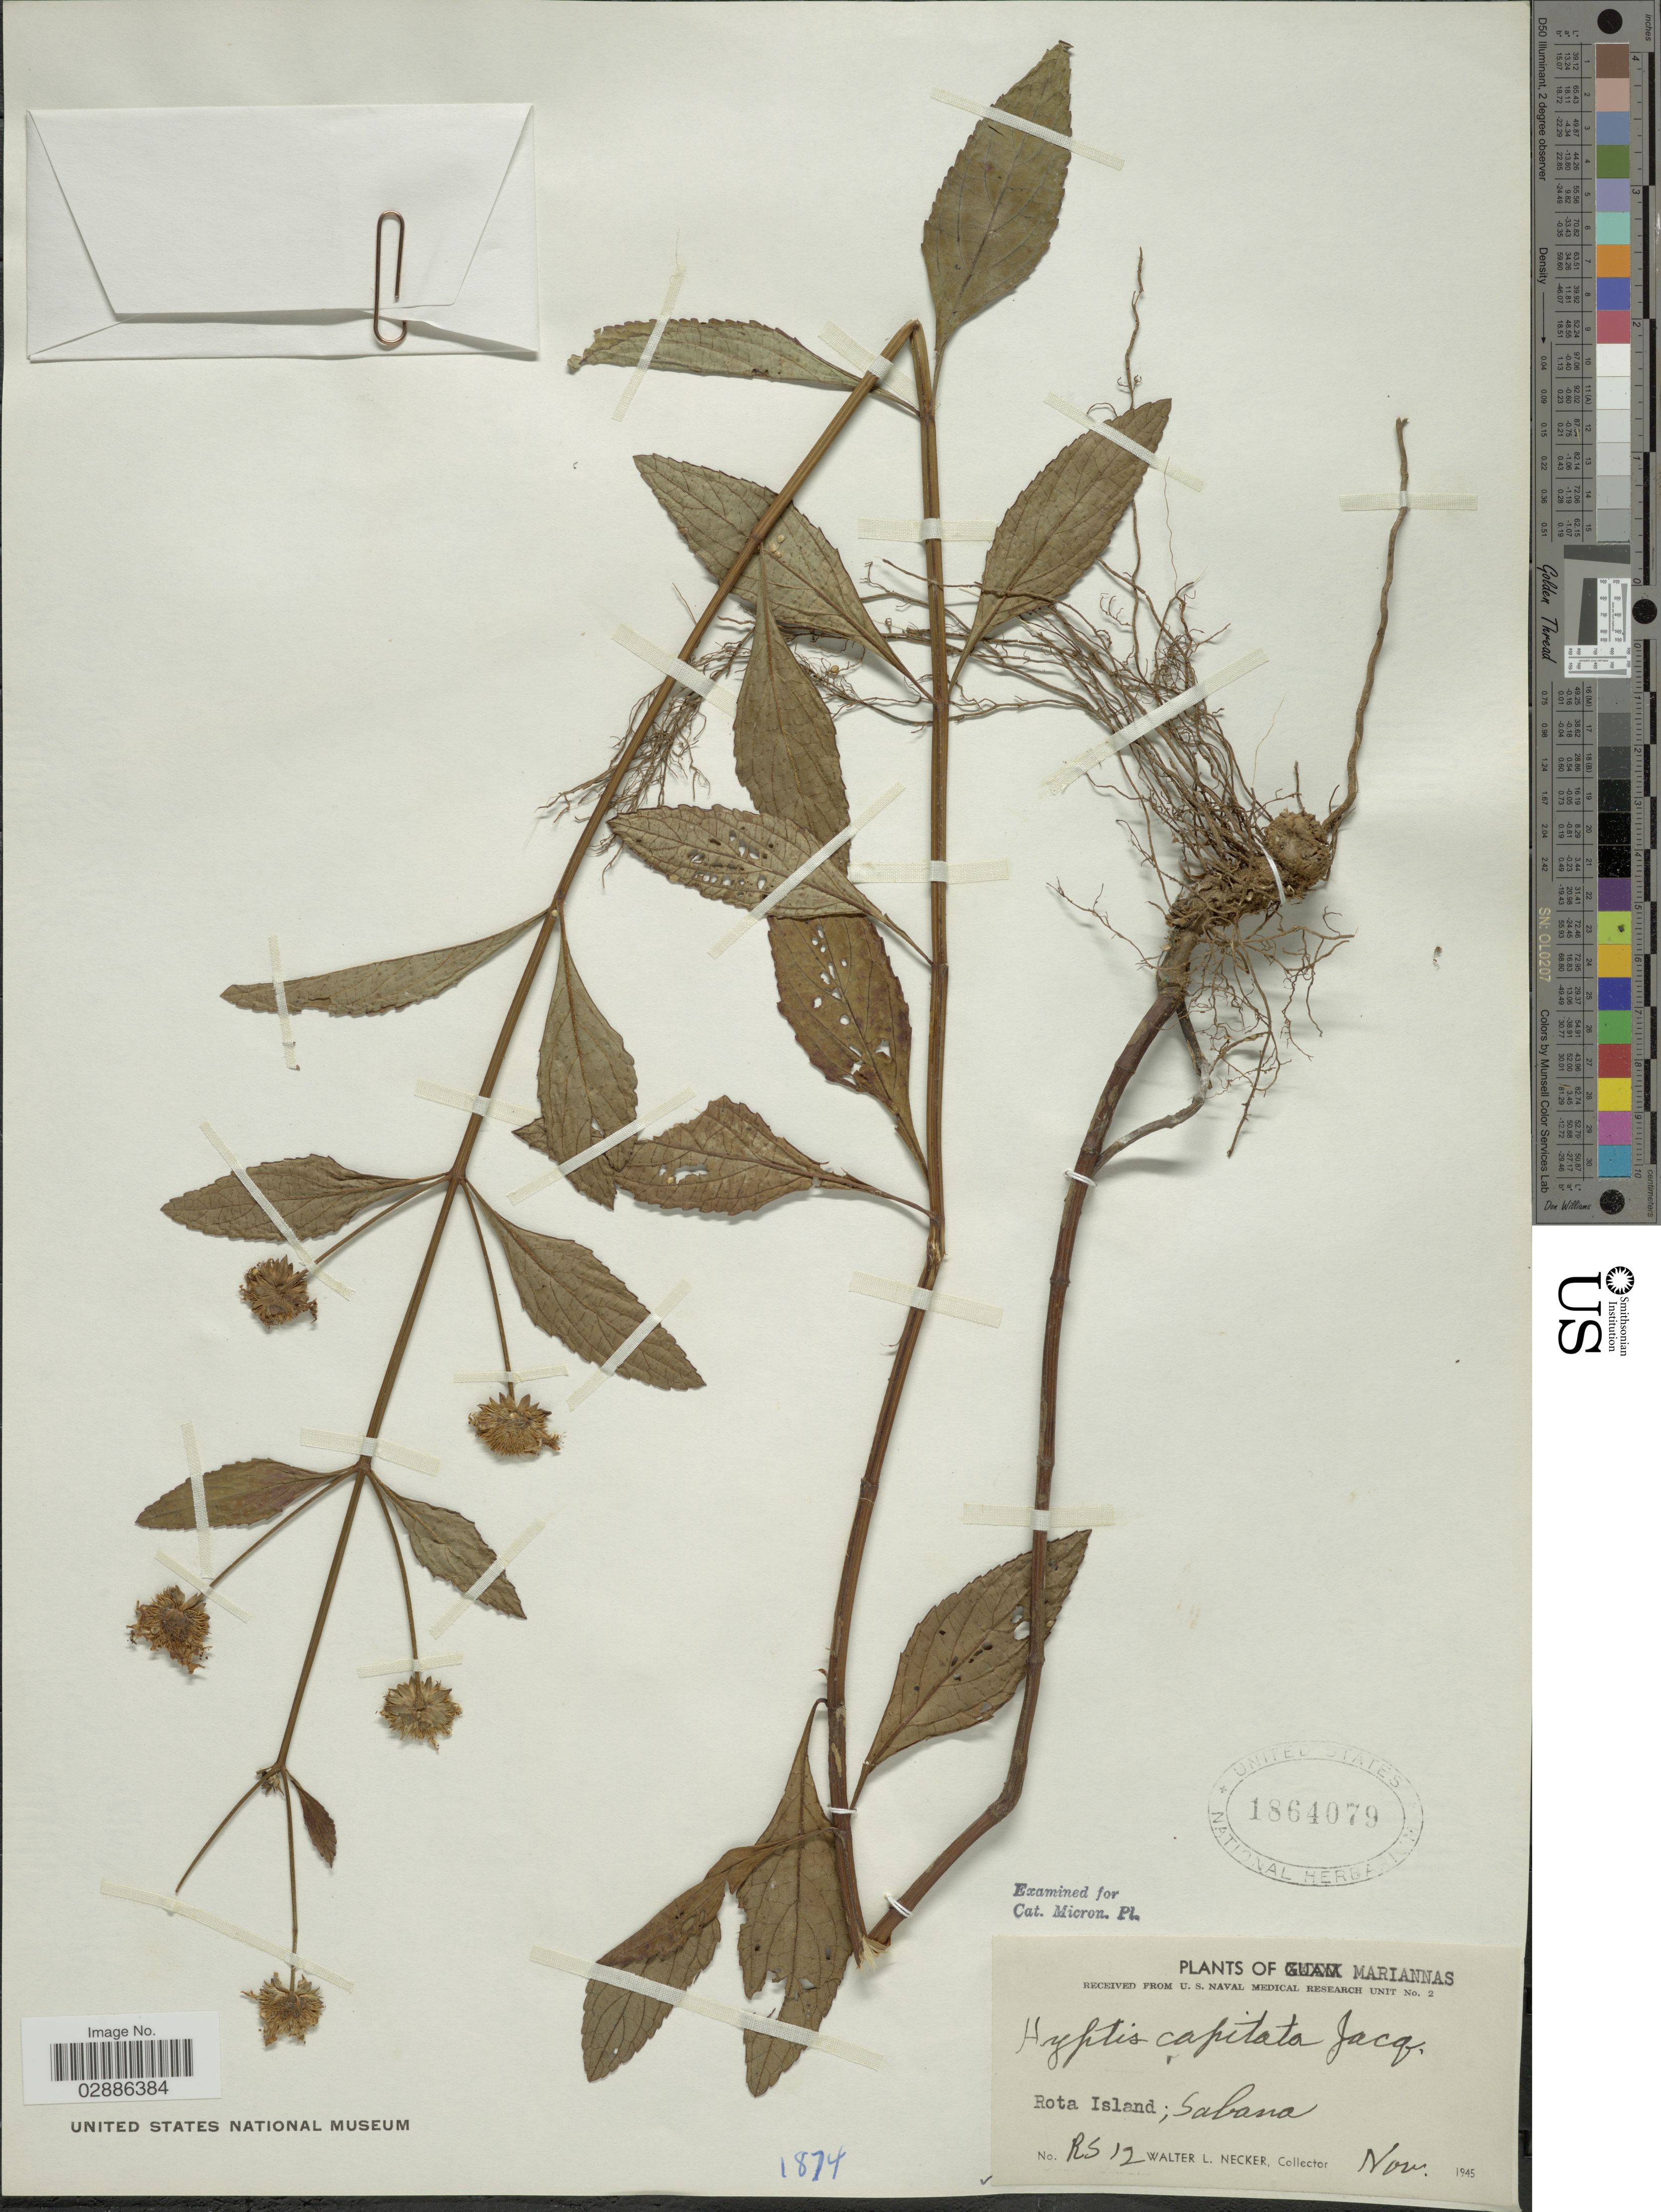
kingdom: Plantae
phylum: Tracheophyta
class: Magnoliopsida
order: Lamiales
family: Lamiaceae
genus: Hyptis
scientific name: Hyptis capitata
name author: Jacq.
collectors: W. L. Necker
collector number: RS 12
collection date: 1945-11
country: Northern Mariana Islands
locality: Mariannas, Rota Island; sabana.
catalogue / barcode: US 1864079